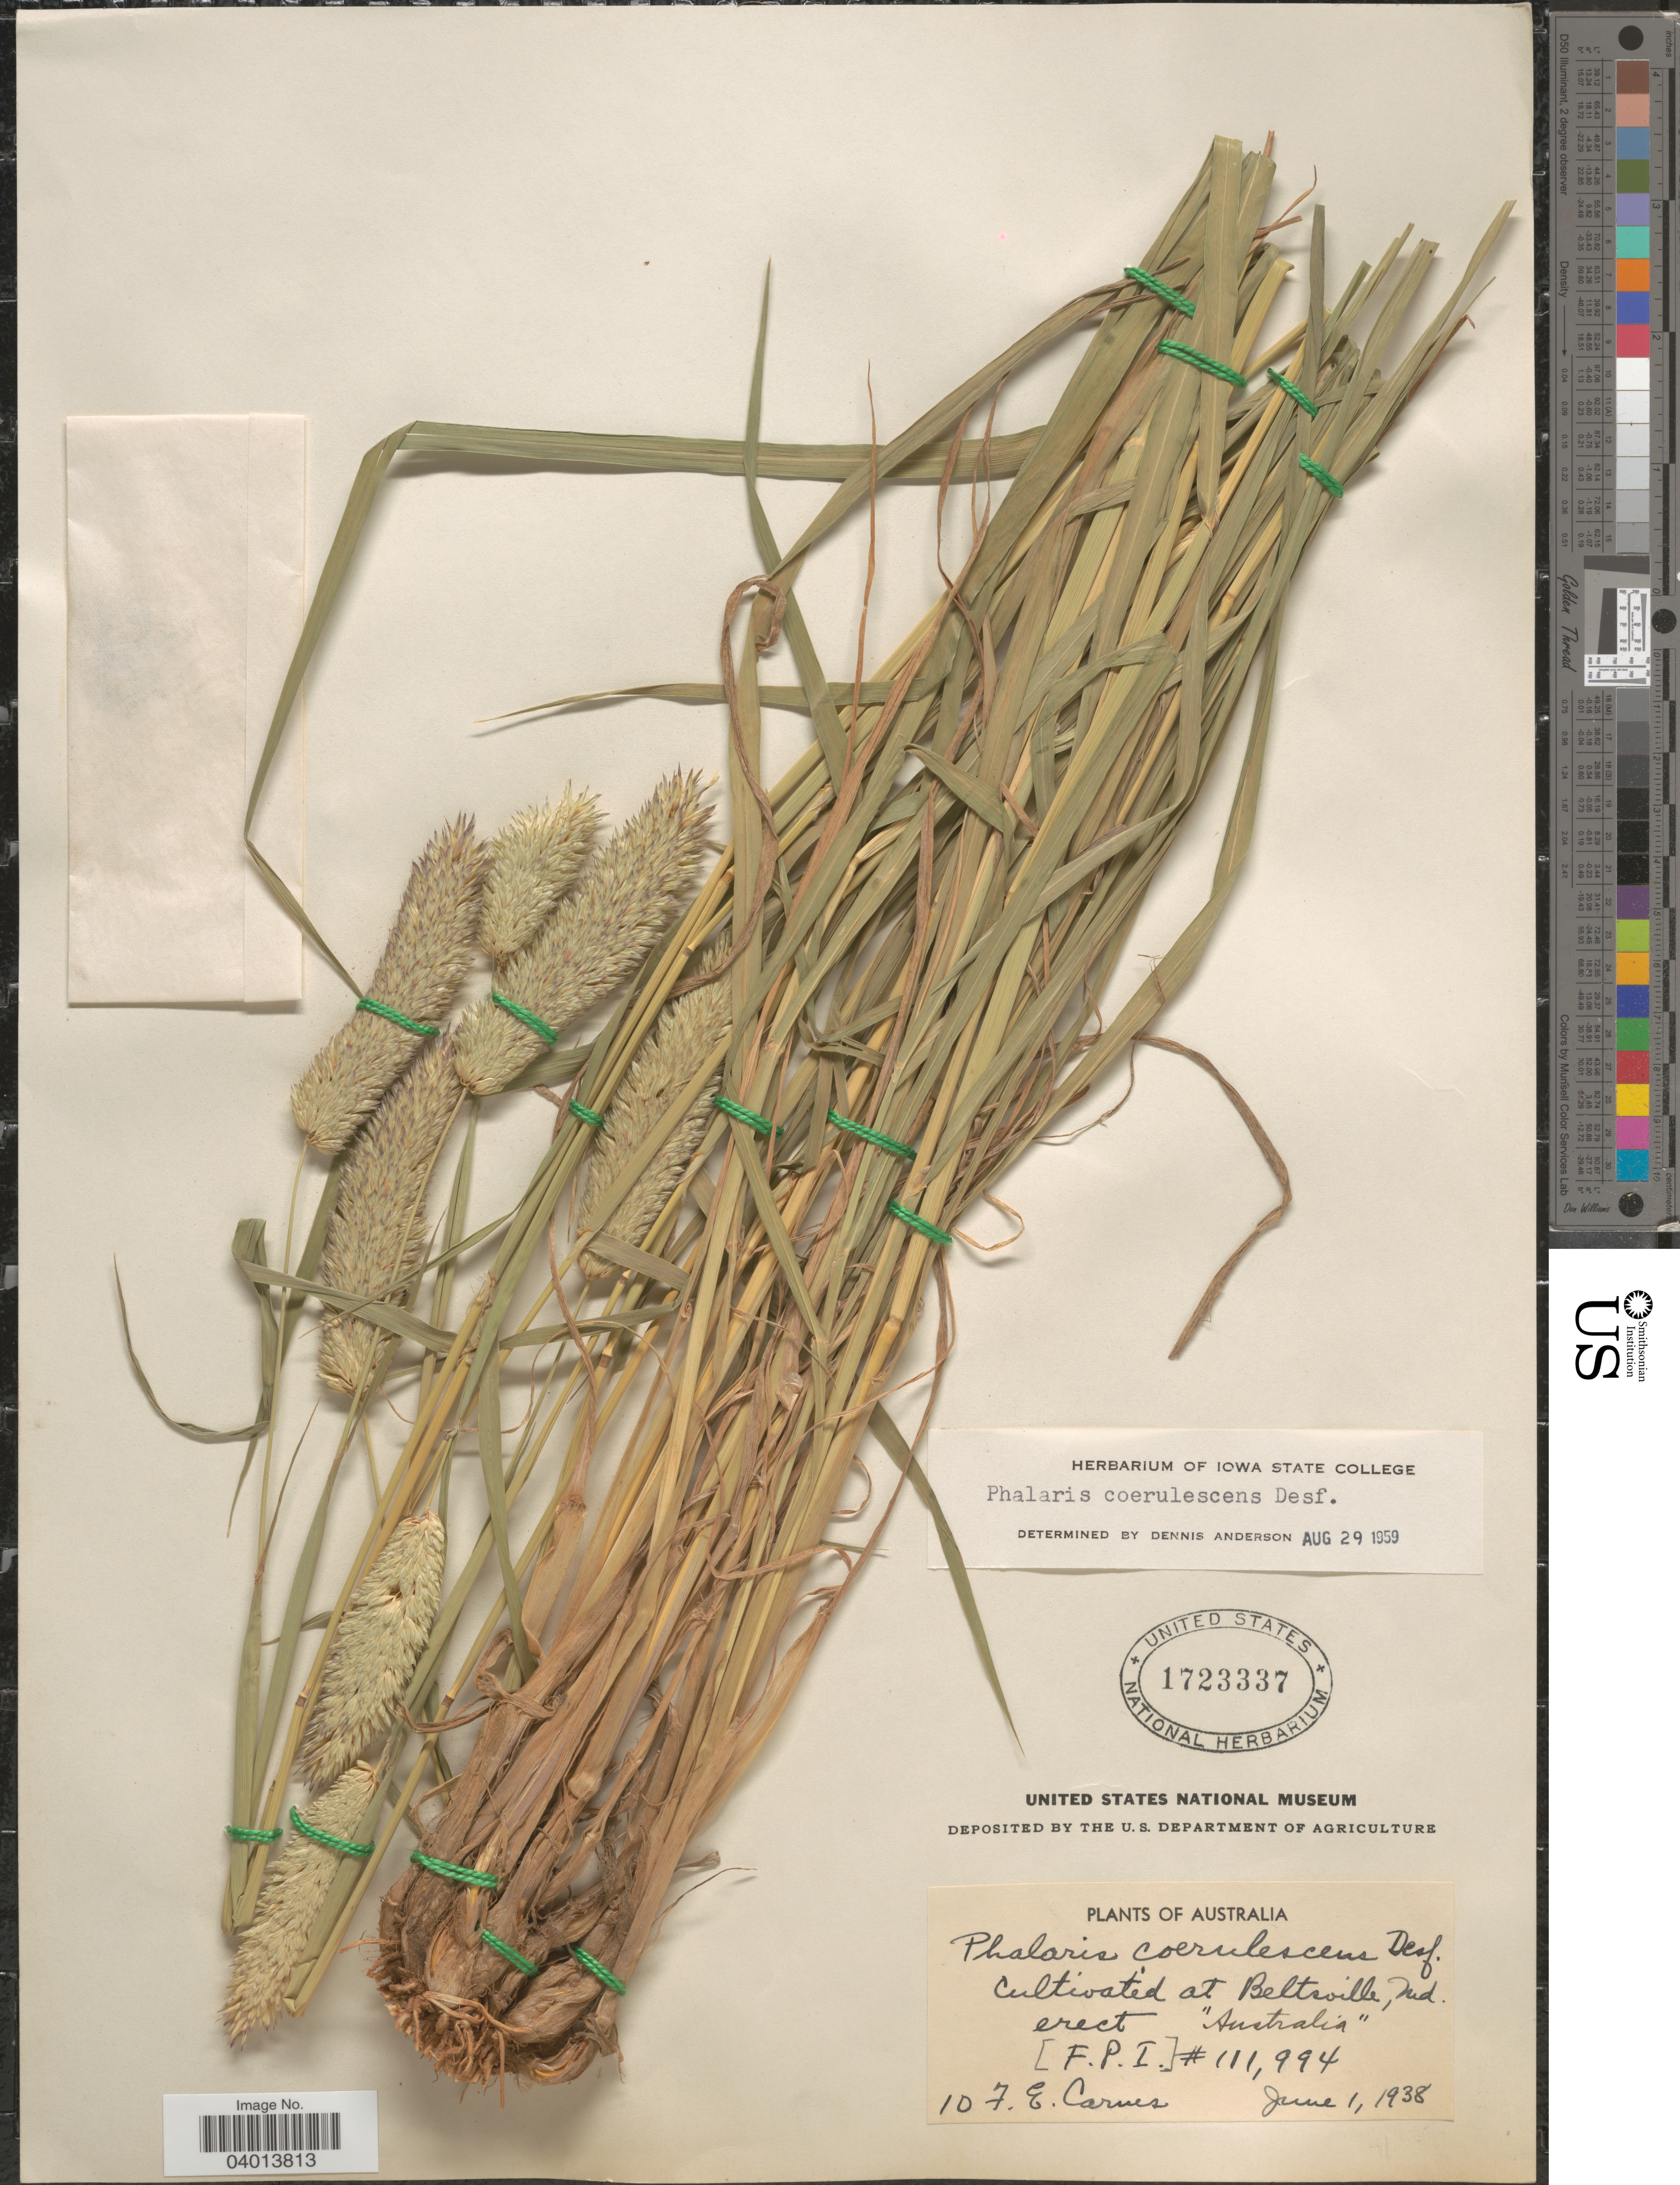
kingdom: Plantae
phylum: Tracheophyta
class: Liliopsida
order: Poales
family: Poaceae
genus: Phalaris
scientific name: Phalaris coerulescens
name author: Desf.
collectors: F. Carnes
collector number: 10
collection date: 1938-06-01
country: United States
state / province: Maryland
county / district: Prince George's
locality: At Beltsville.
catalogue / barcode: US 1723337